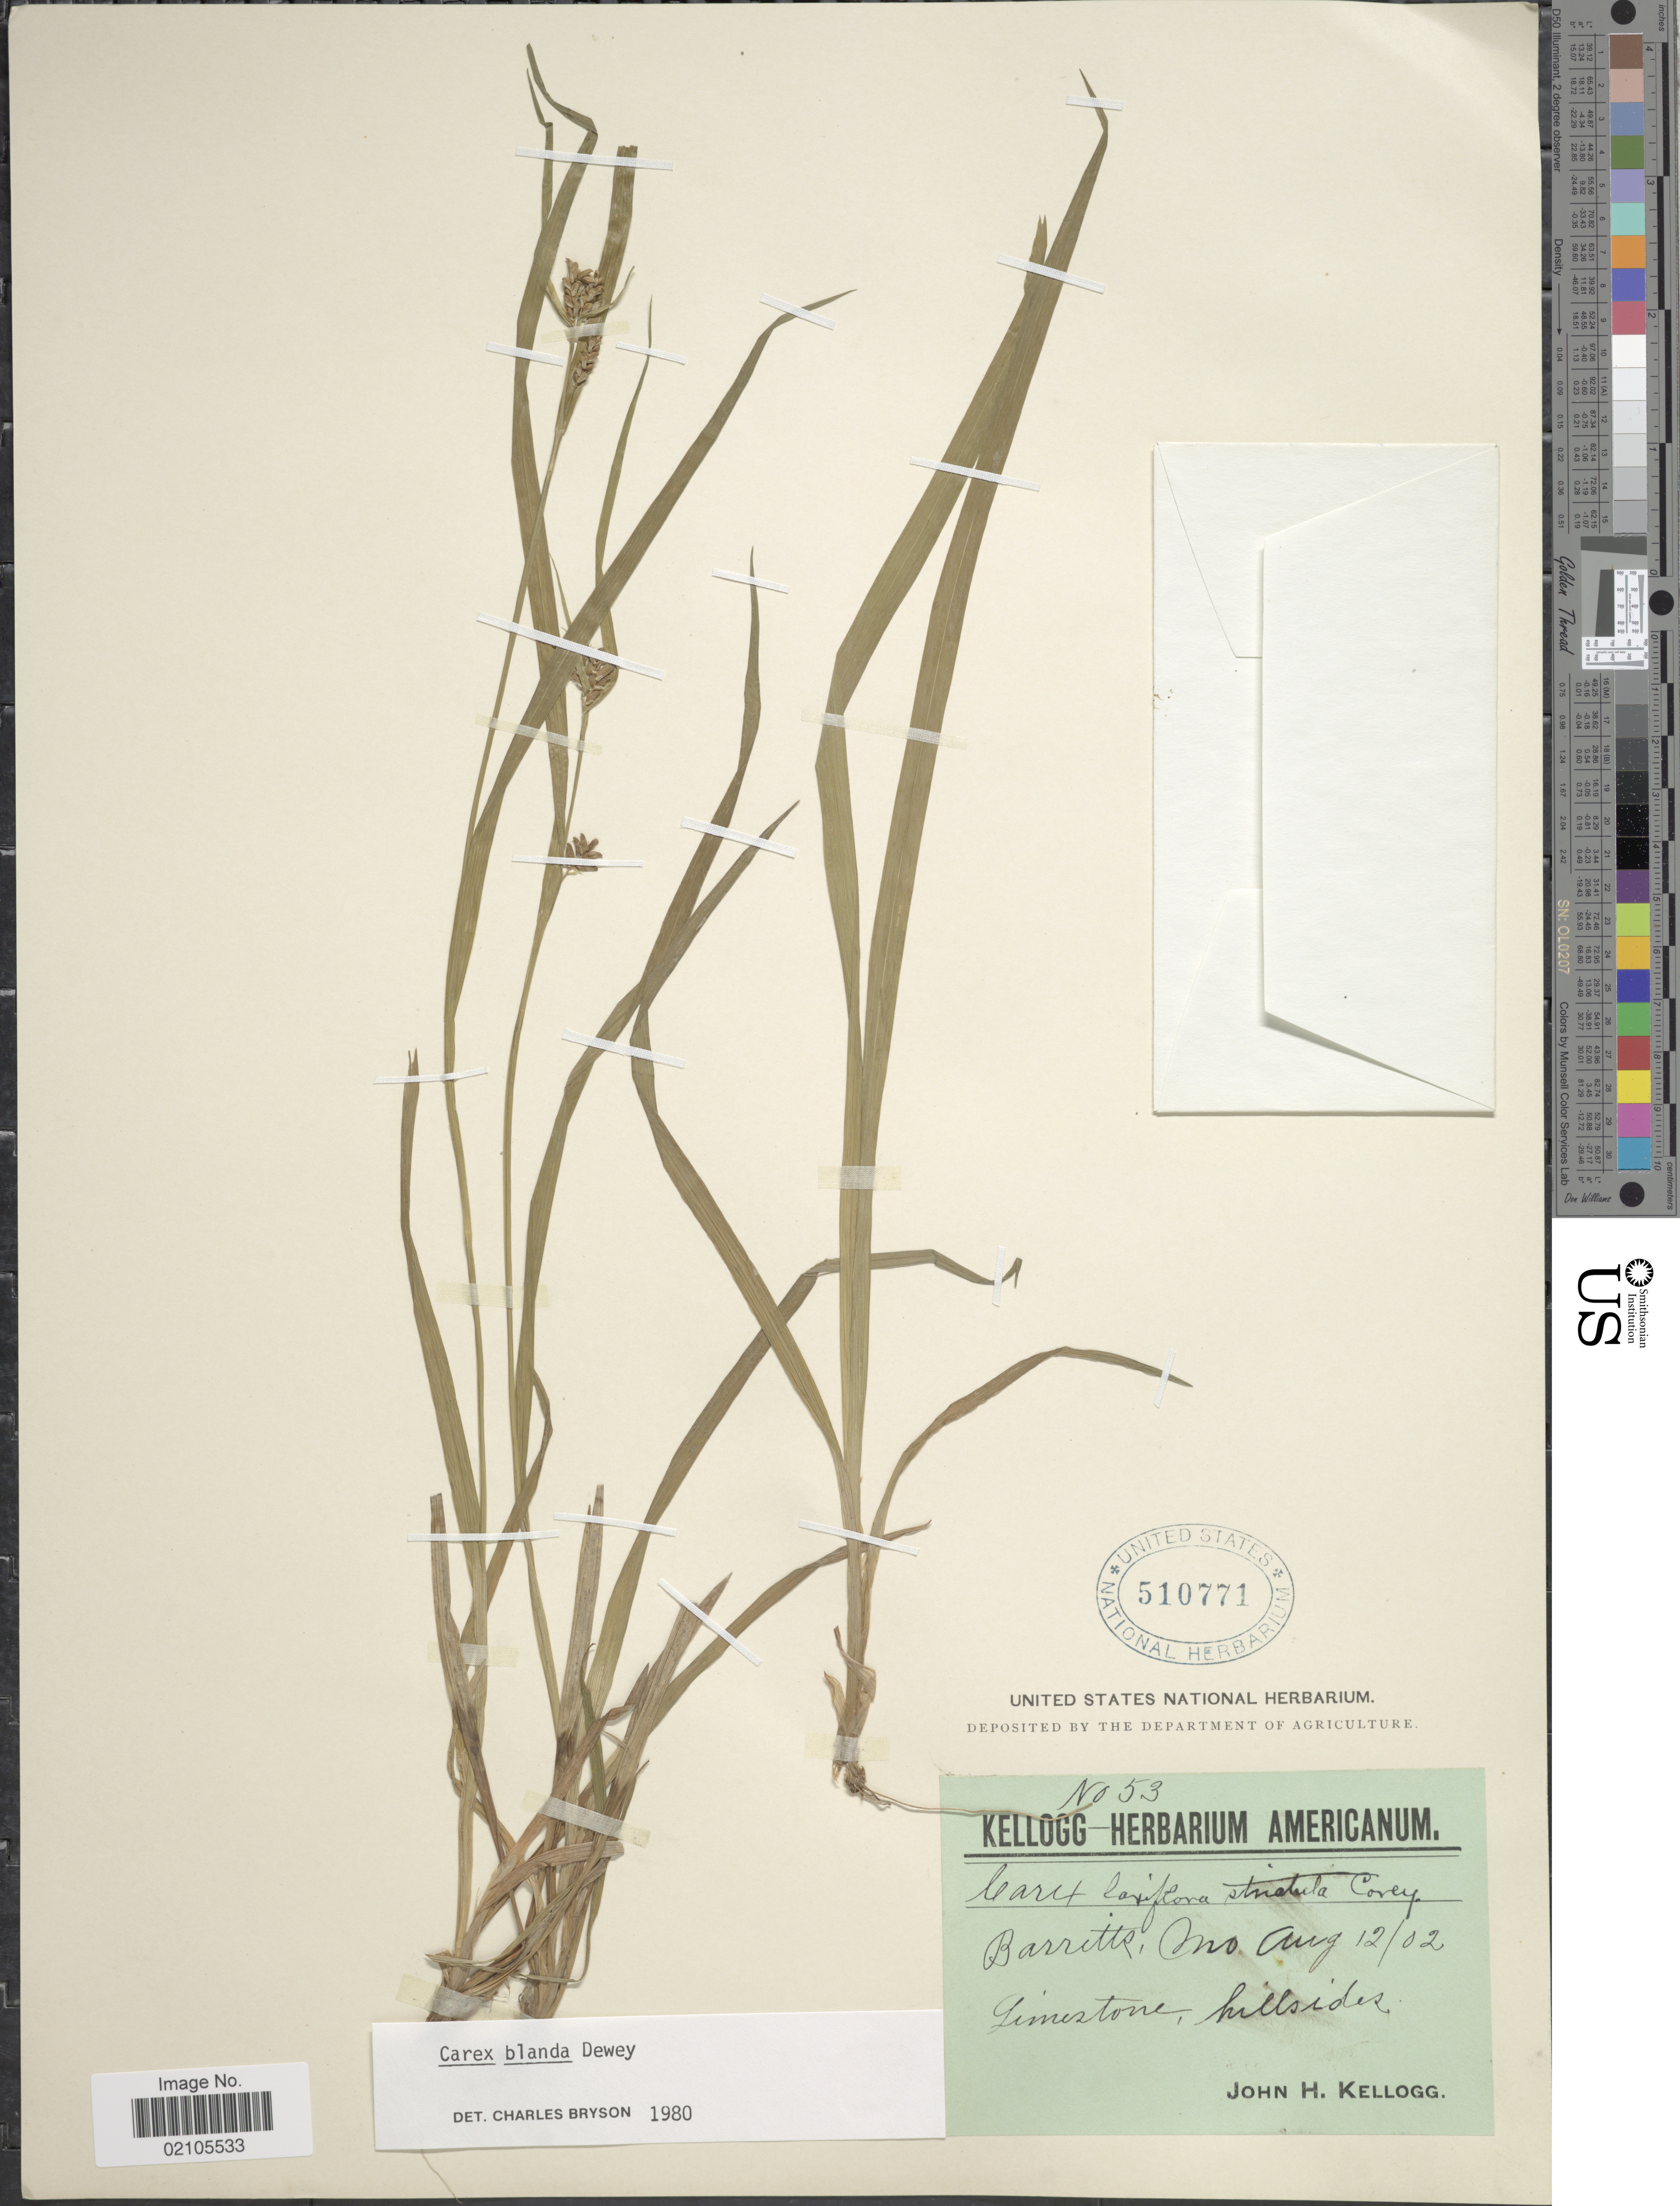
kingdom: Plantae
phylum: Tracheophyta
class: Liliopsida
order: Poales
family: Cyperaceae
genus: Carex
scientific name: Carex blanda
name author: Dewey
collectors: J. H. Kellogg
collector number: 53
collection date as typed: Transcribed d/m/y: 12/8/2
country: United States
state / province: Missouri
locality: Barretts, hillsides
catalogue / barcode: US 510771